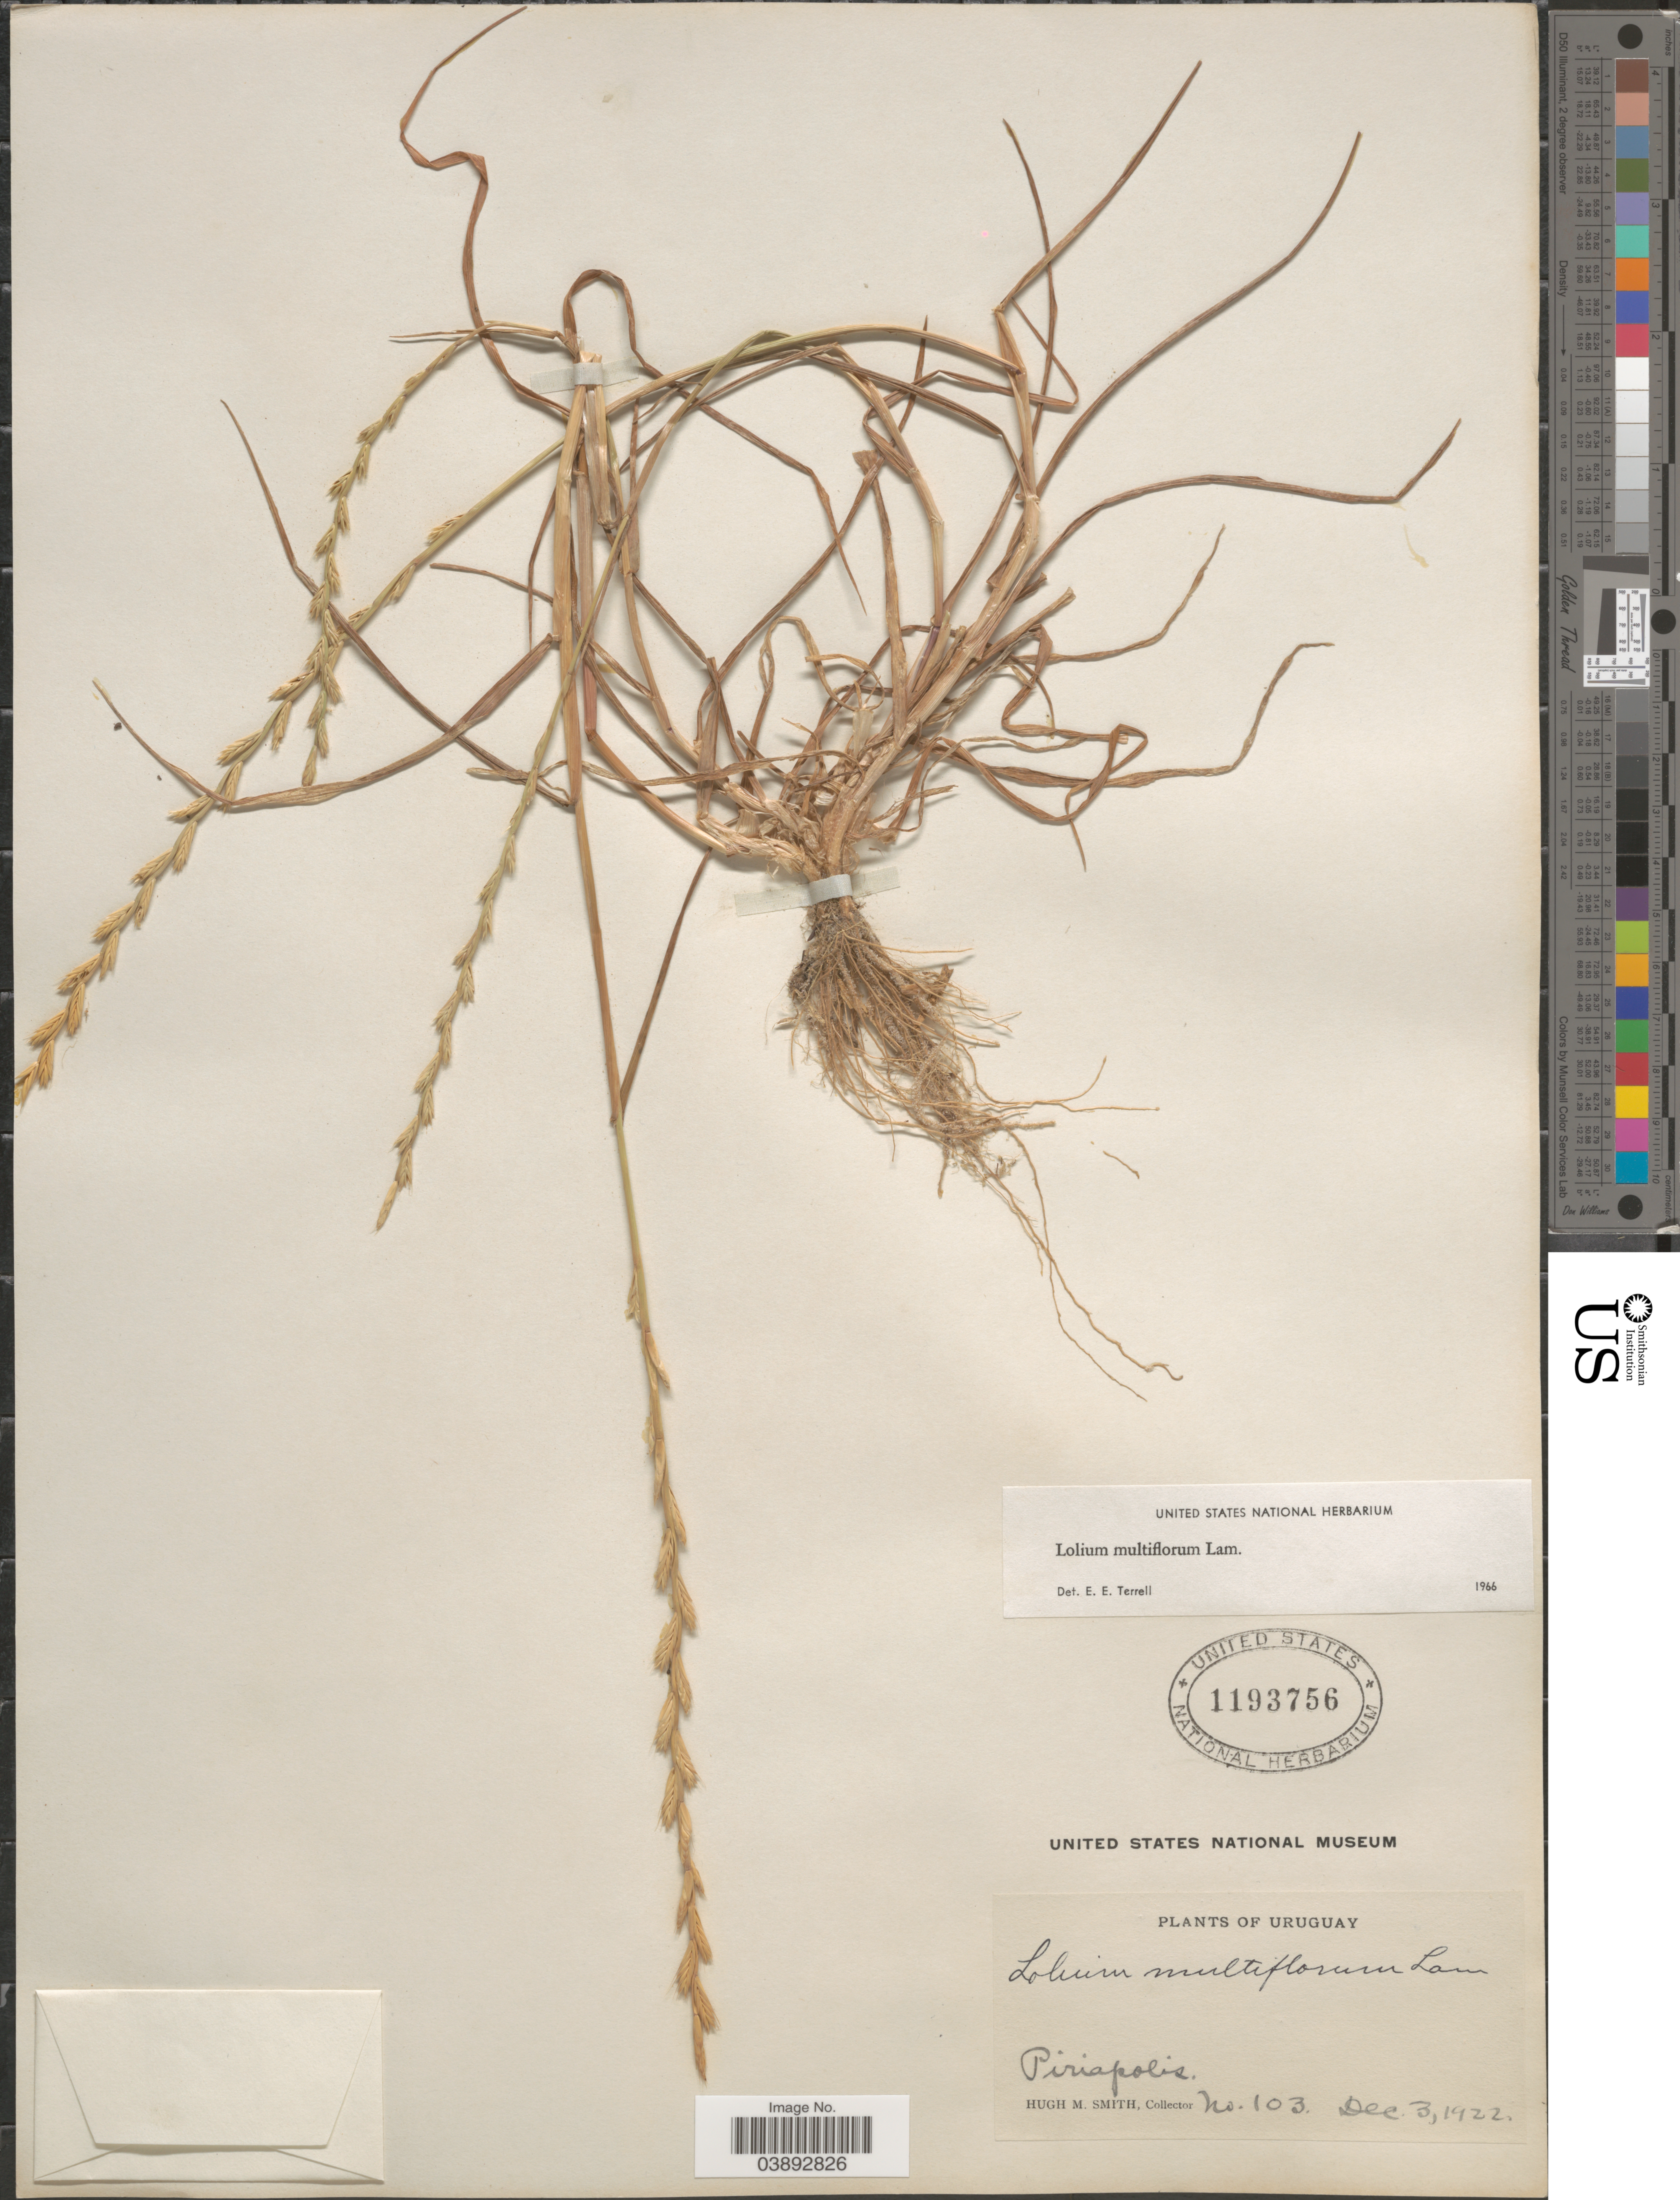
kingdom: Plantae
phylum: Tracheophyta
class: Liliopsida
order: Poales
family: Poaceae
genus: Lolium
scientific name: Lolium multiflorum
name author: Lam.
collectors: H. M. Smith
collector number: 103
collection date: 1922-12-03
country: Uruguay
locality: Piriapolis.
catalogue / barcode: US 1193756